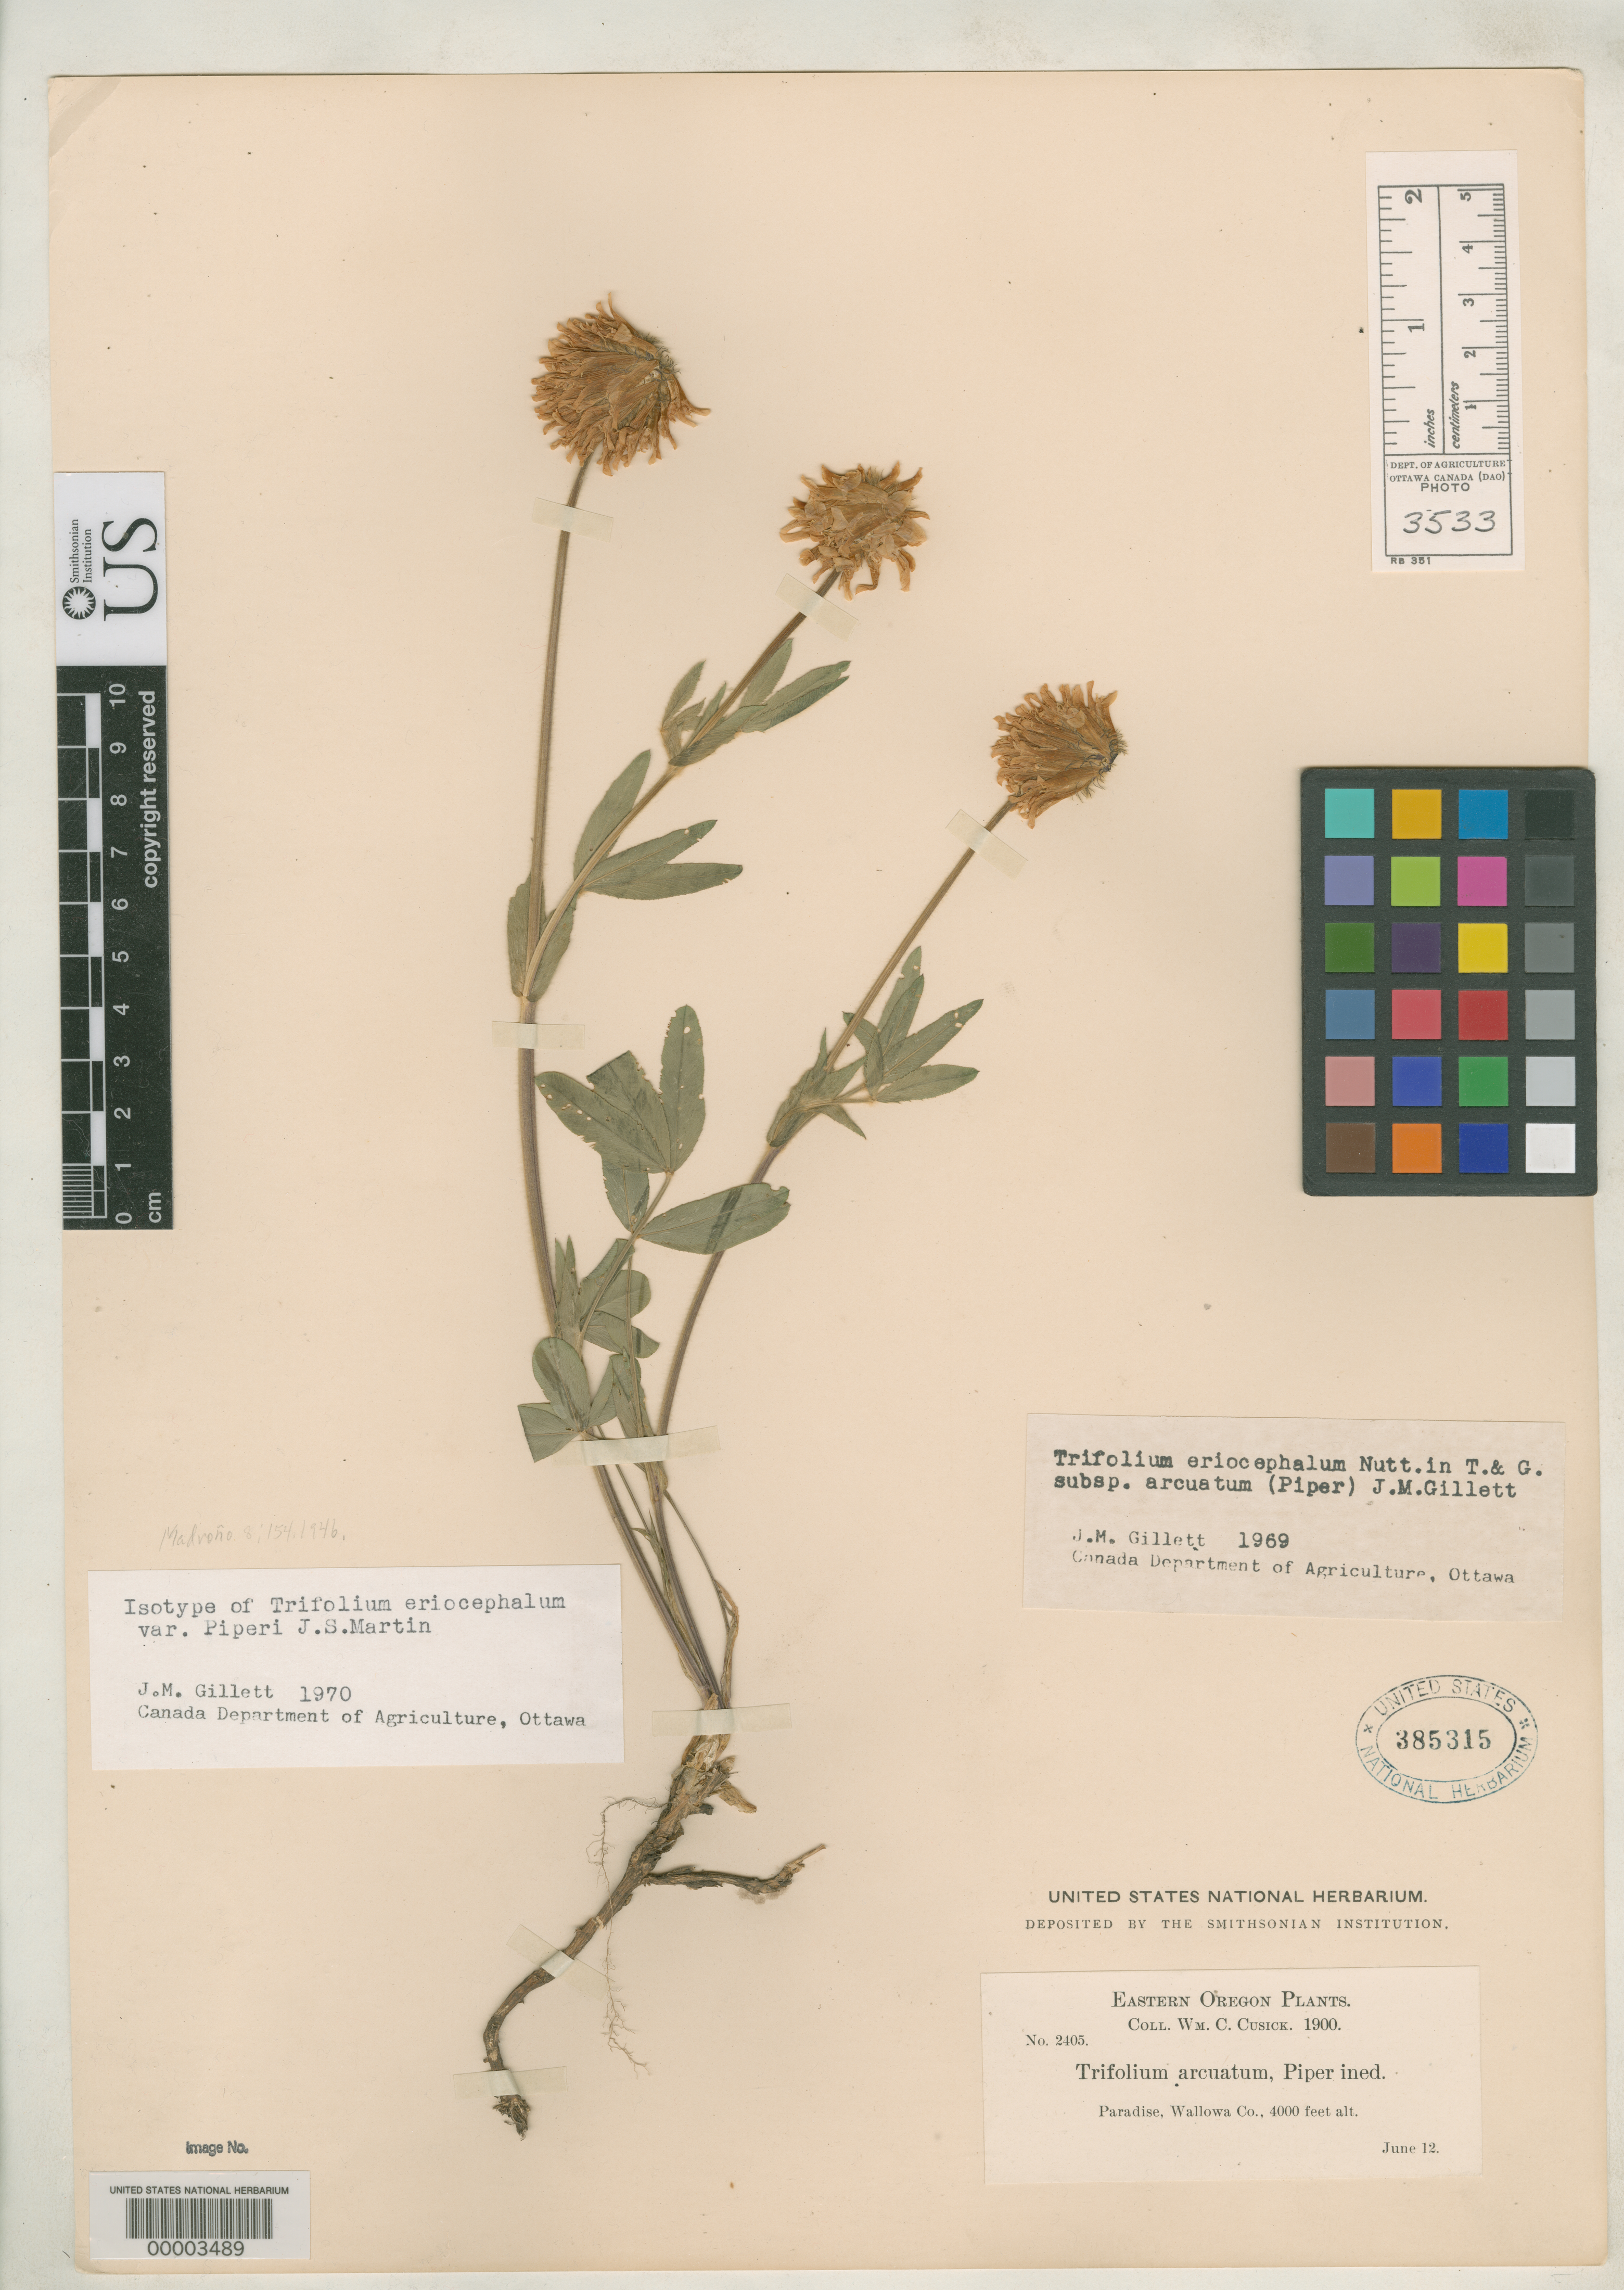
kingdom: Plantae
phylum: Tracheophyta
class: Magnoliopsida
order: Fabales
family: Fabaceae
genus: Trifolium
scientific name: Trifolium eriocephalum var. piperi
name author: J.S. Martin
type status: Isotype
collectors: W. C. Cusick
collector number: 2405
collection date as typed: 12 Jun 1900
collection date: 1900-06-12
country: United States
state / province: Oregon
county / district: Wallowa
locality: Paradise.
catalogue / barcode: US 385315